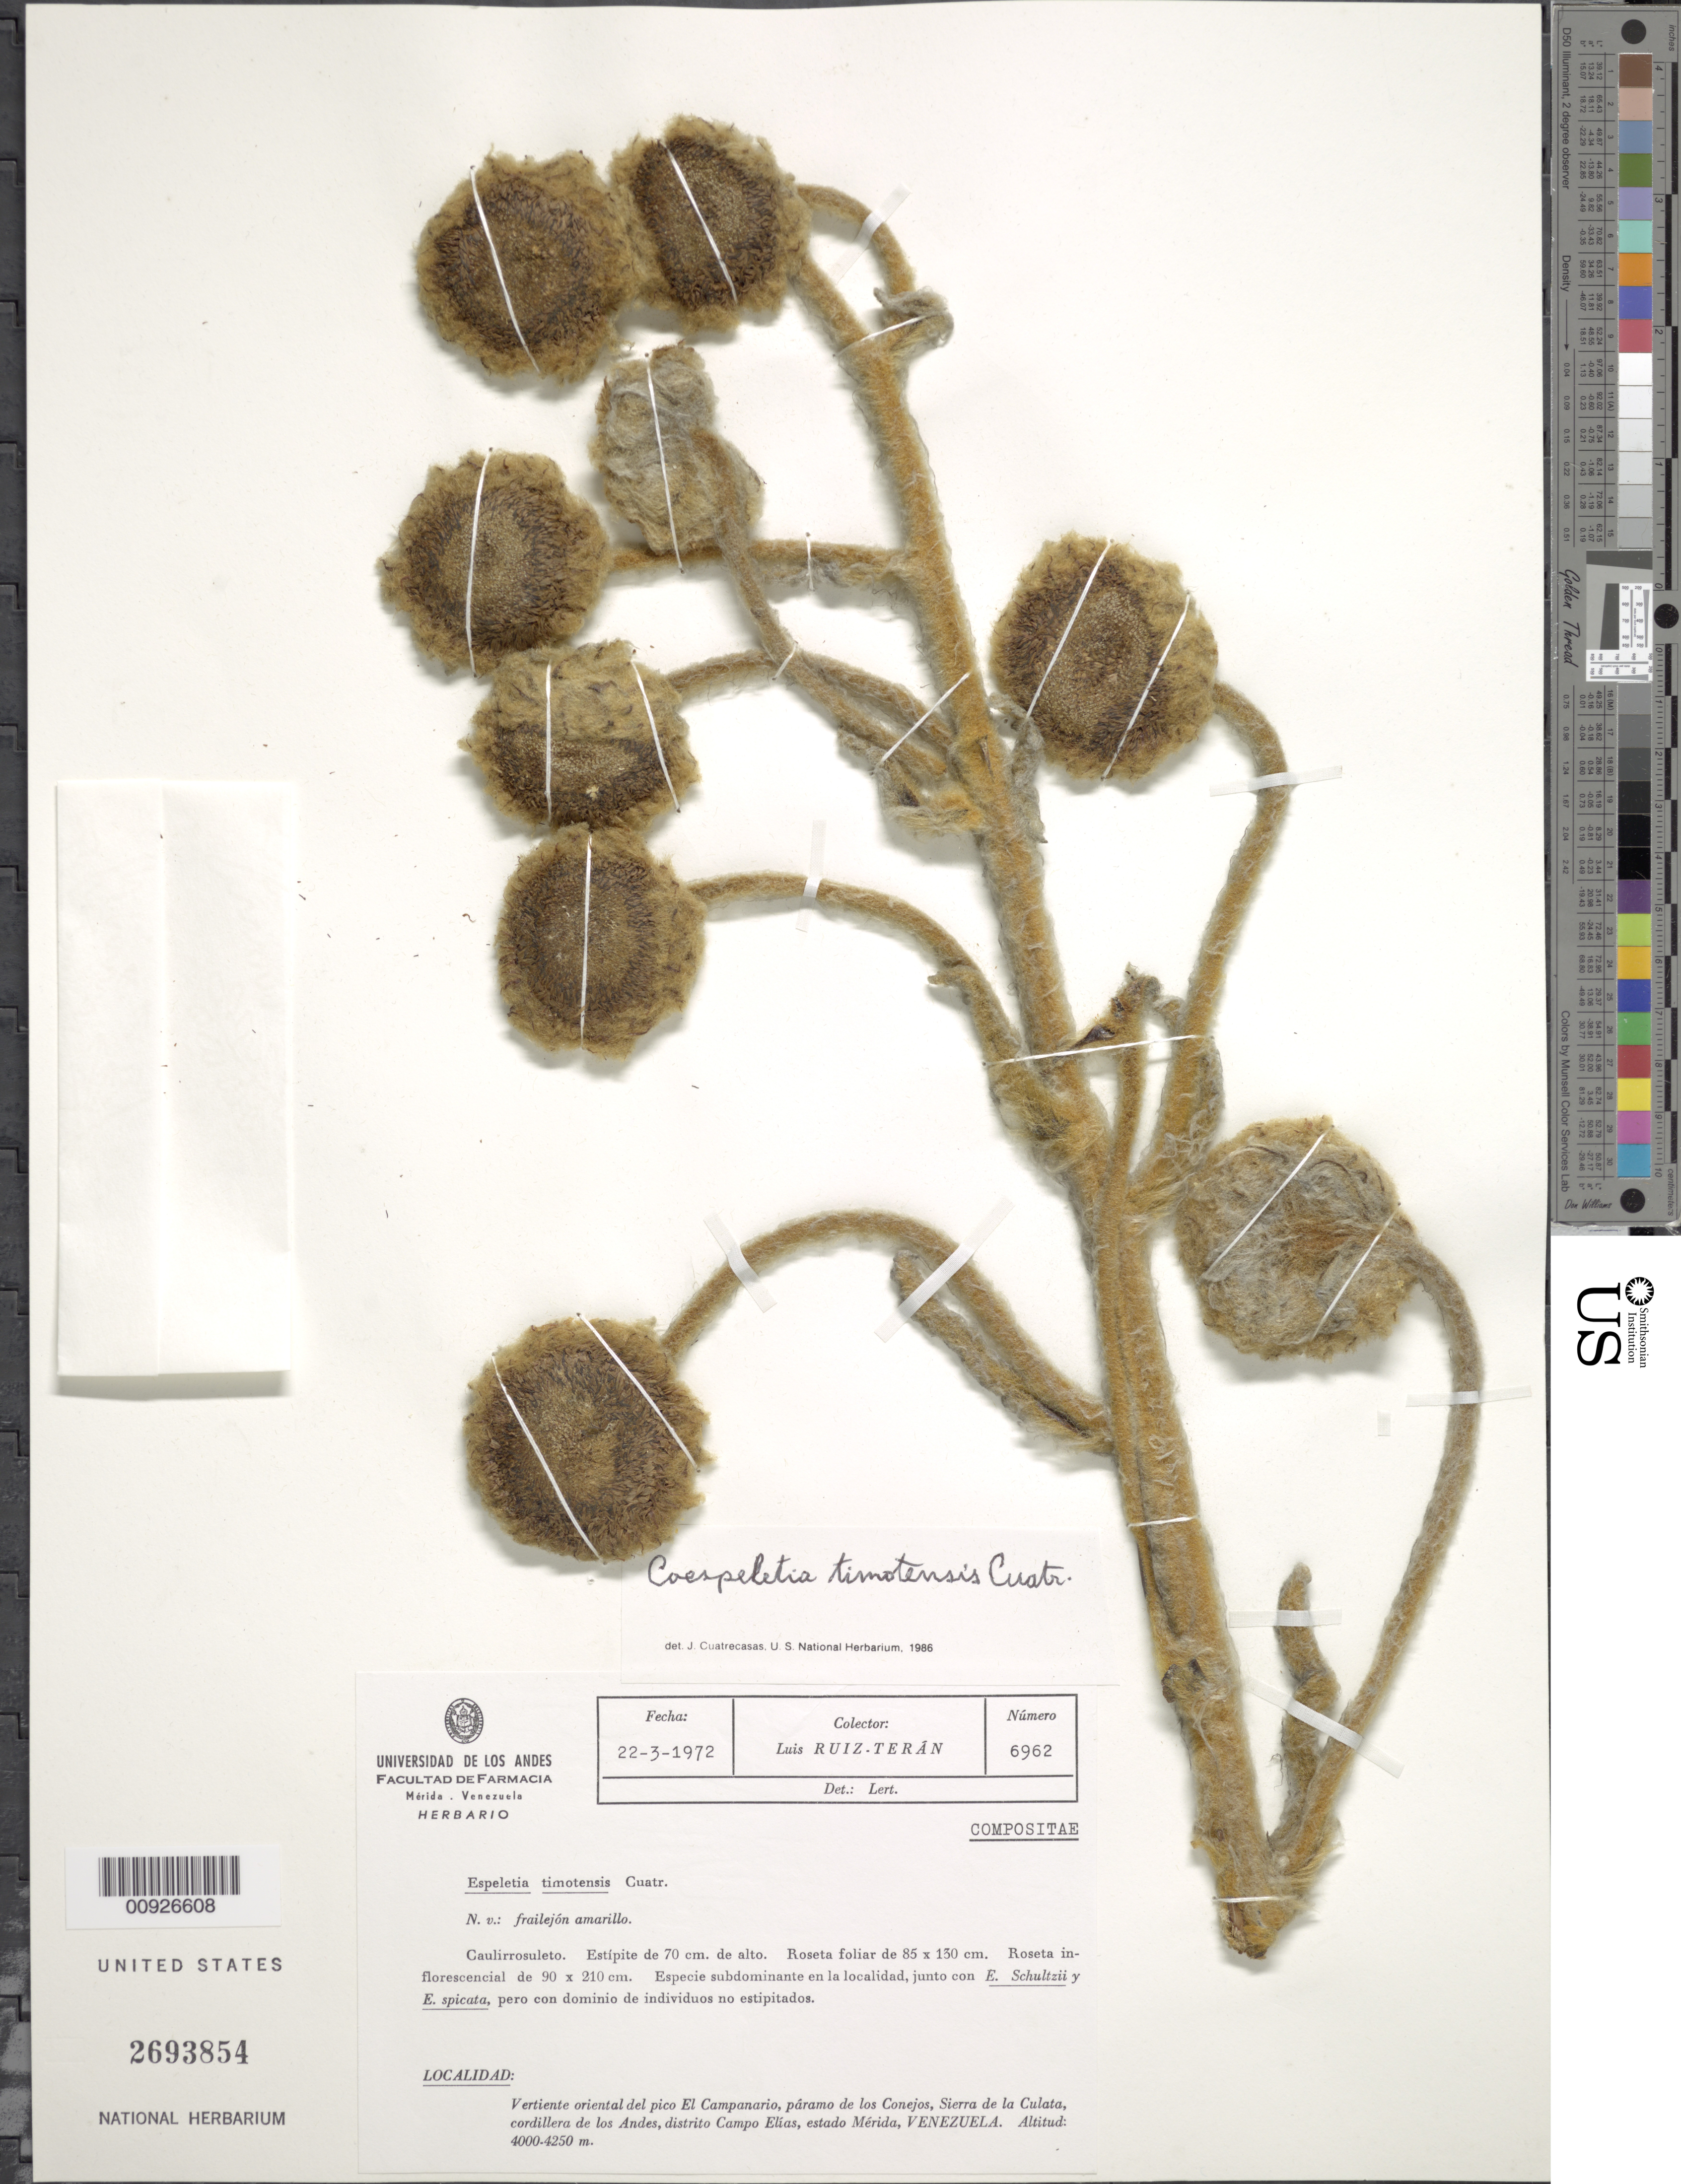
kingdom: Plantae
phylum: Tracheophyta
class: Magnoliopsida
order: Asterales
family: Asteraceae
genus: Coespeletia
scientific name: Coespeletia timotensis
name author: (Cuatrec.) Cuatrec.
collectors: L. E. Ruíz-Terán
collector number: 6962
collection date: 1972-03-22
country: Venezuela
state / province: Mérida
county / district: Campo Elías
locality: P. de los Conejos. Vertiente oriental del pico El Campanario, Sierra de la Culata, Cordillera de los Andes.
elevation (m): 4000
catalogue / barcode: US 2693854